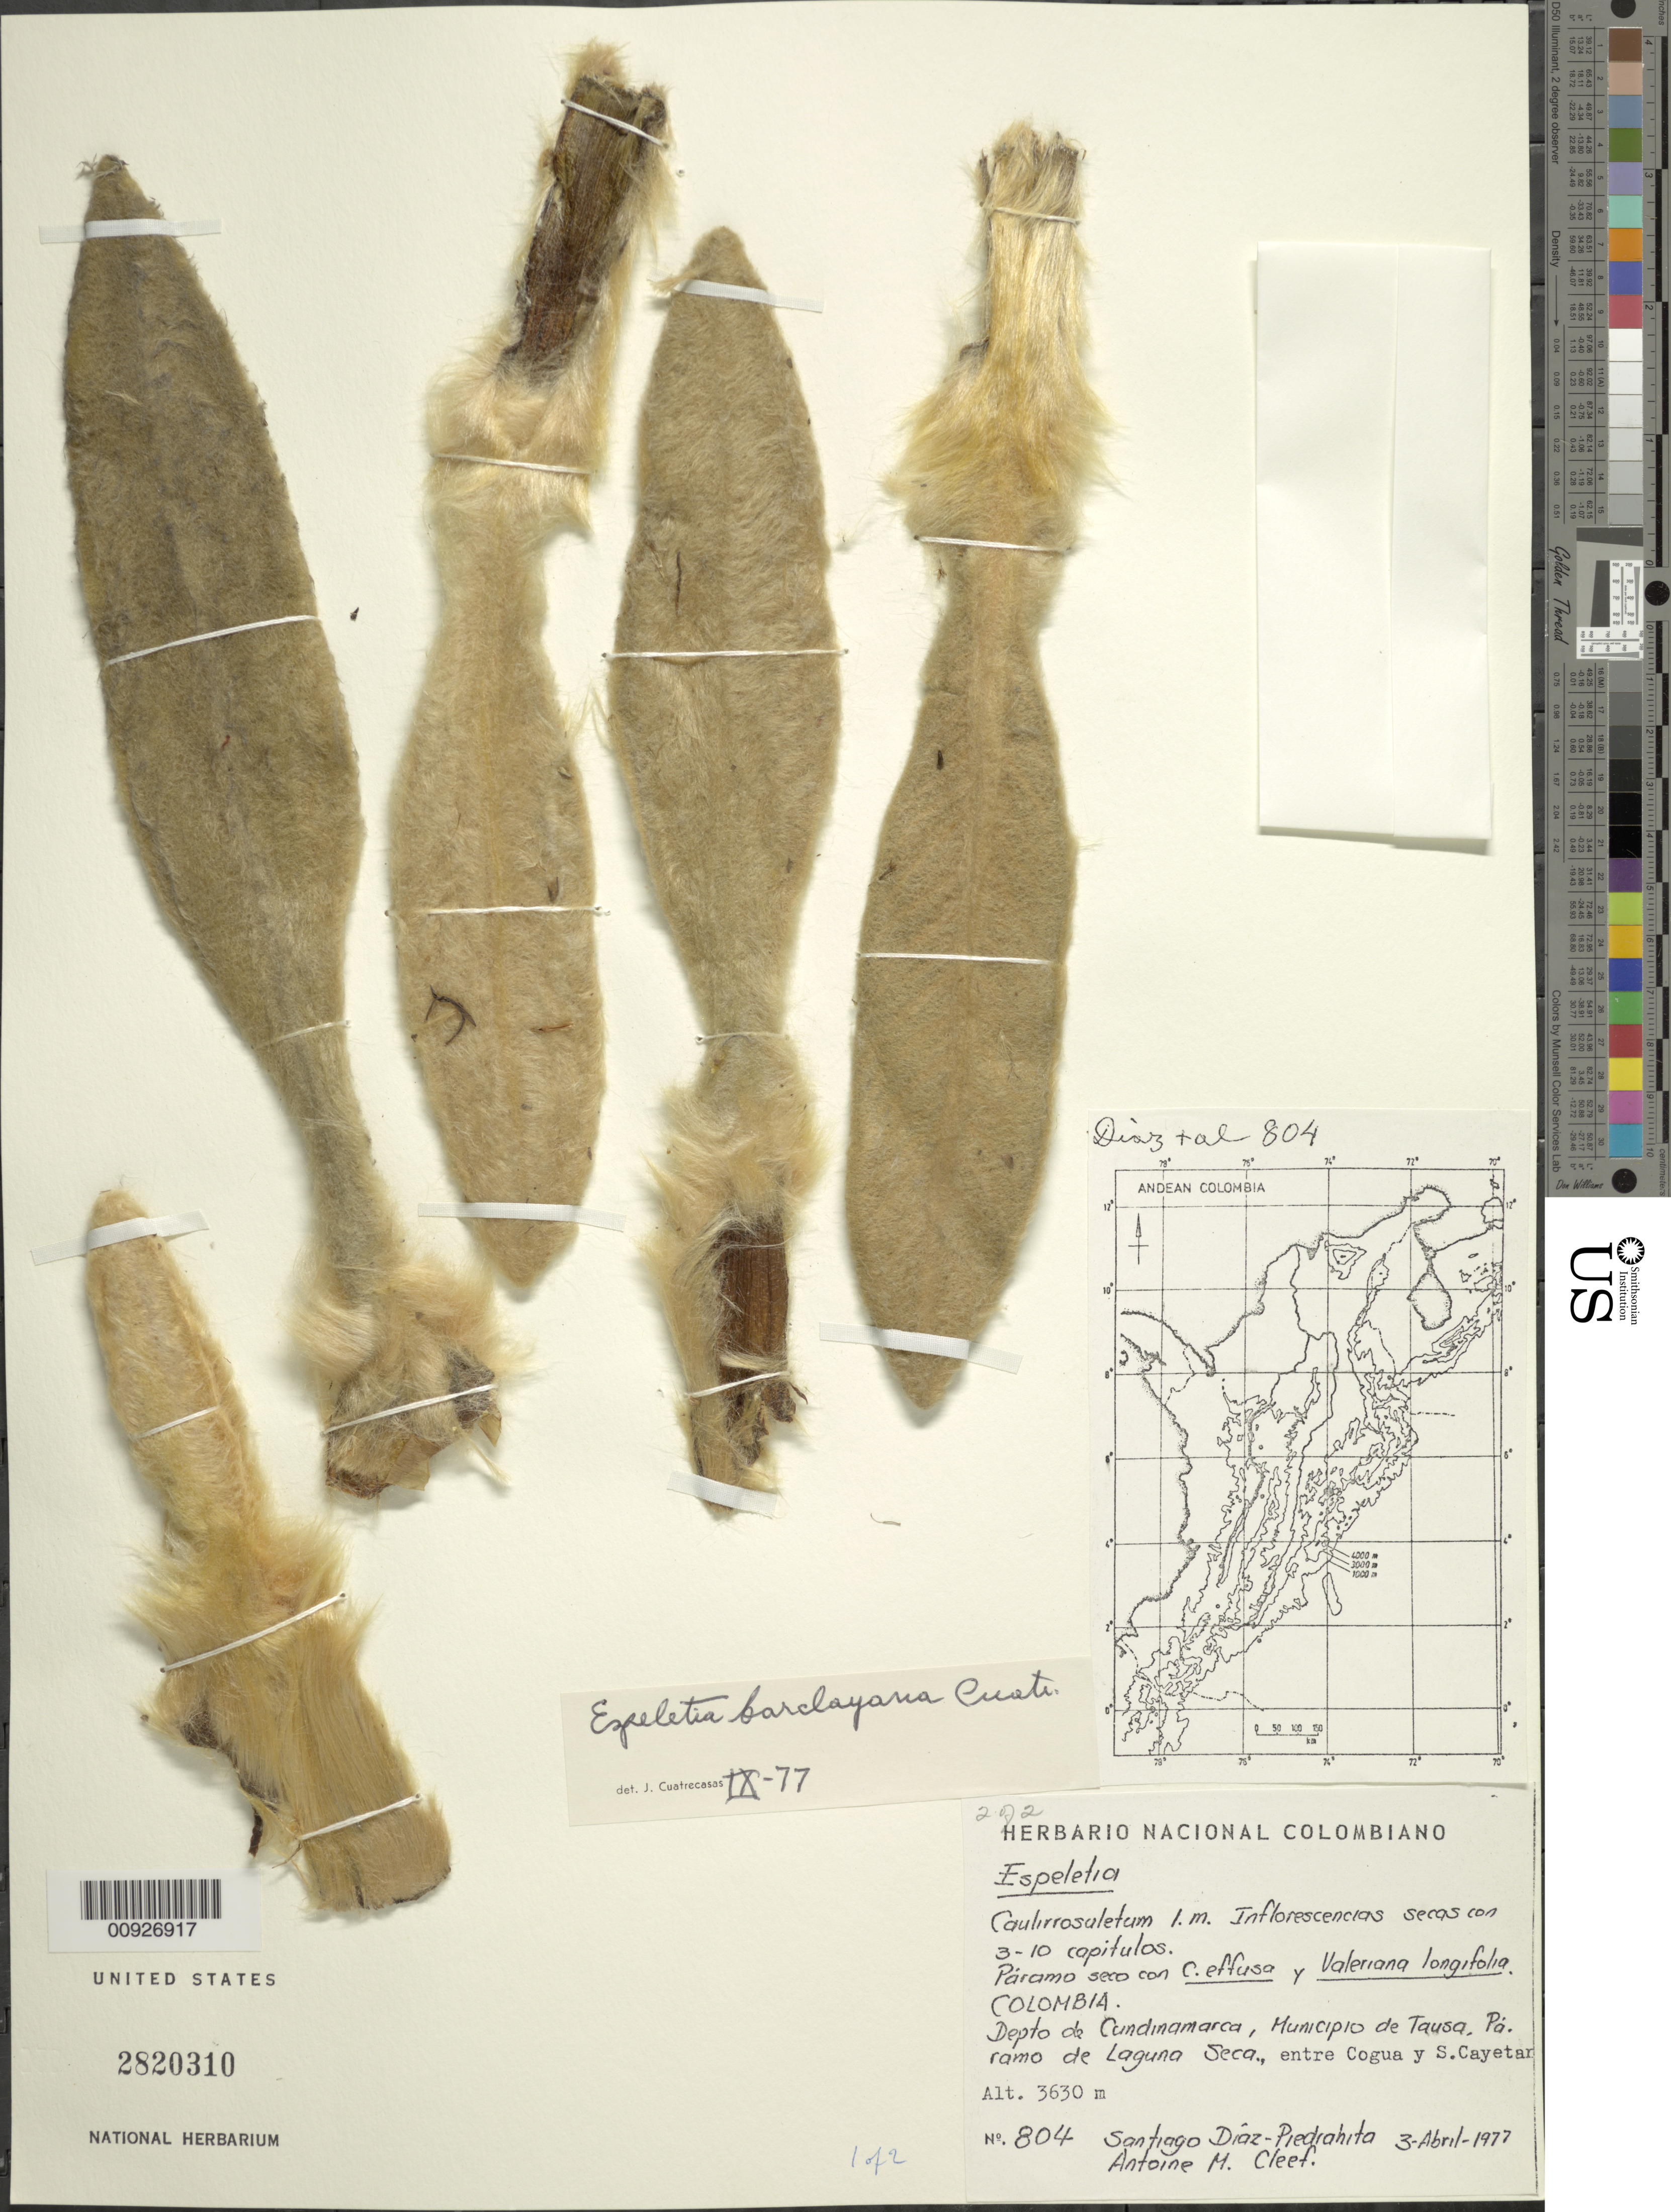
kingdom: Plantae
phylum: Tracheophyta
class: Magnoliopsida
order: Asterales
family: Asteraceae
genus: Espeletia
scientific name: Espeletia barclayana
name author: Cuatrec.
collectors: S. Díaz Píedrahíta & A. M. Cleef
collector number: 804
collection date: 1977-04-03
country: Colombia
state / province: Cundinamarca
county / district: M. de Tausa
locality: P. de Laguna Seca. Páramo de Laguna Seca, entre Cogua y S. Cayetar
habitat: Páramo seco con C.effussa y Valerina longifolia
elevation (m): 3630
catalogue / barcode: US 2820310